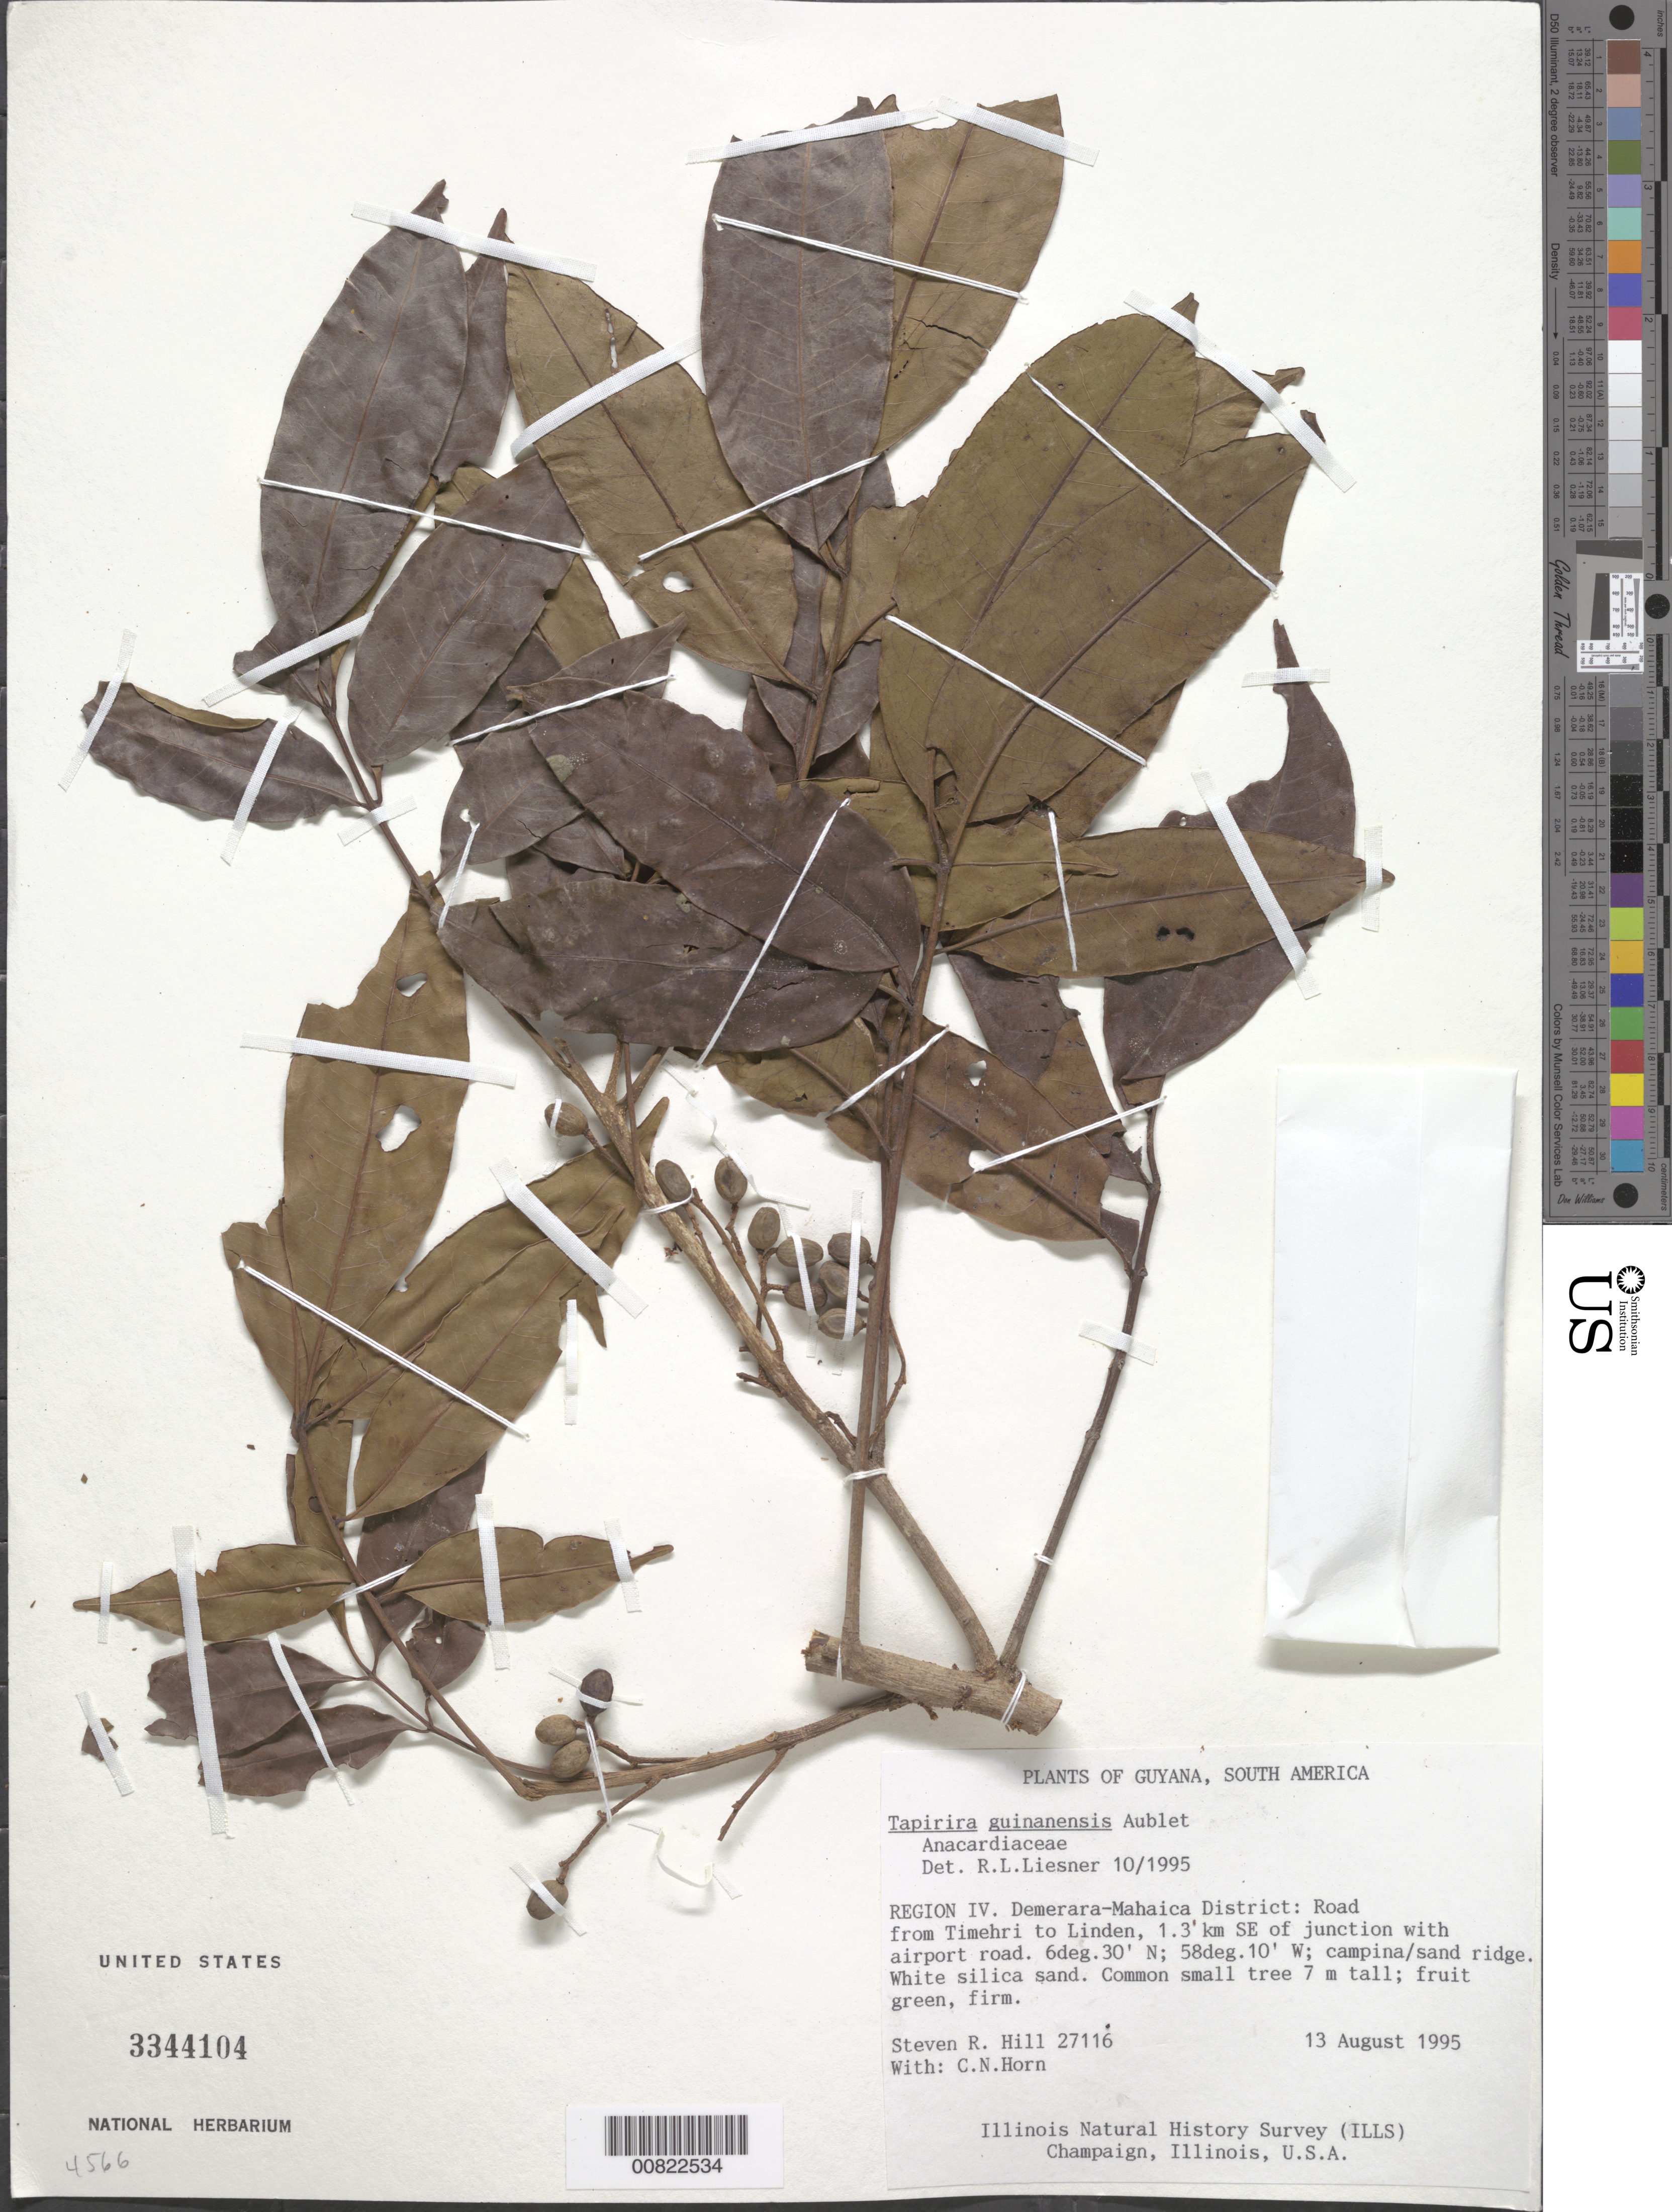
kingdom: Plantae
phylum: Tracheophyta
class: Magnoliopsida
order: Sapindales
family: Anacardiaceae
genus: Tapirira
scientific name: Tapirira guianensis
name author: Aubl.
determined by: Liesner, R. L.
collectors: S. R. Hill & C. N. Horn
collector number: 27116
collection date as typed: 13-Aug-95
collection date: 1995-08-13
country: Guyana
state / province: Demerara-Mahaica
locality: Timehri to Linden road, 1.3 km SE of junc. with airport road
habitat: Campina/sand ridge, white silica sand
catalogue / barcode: US 3344104